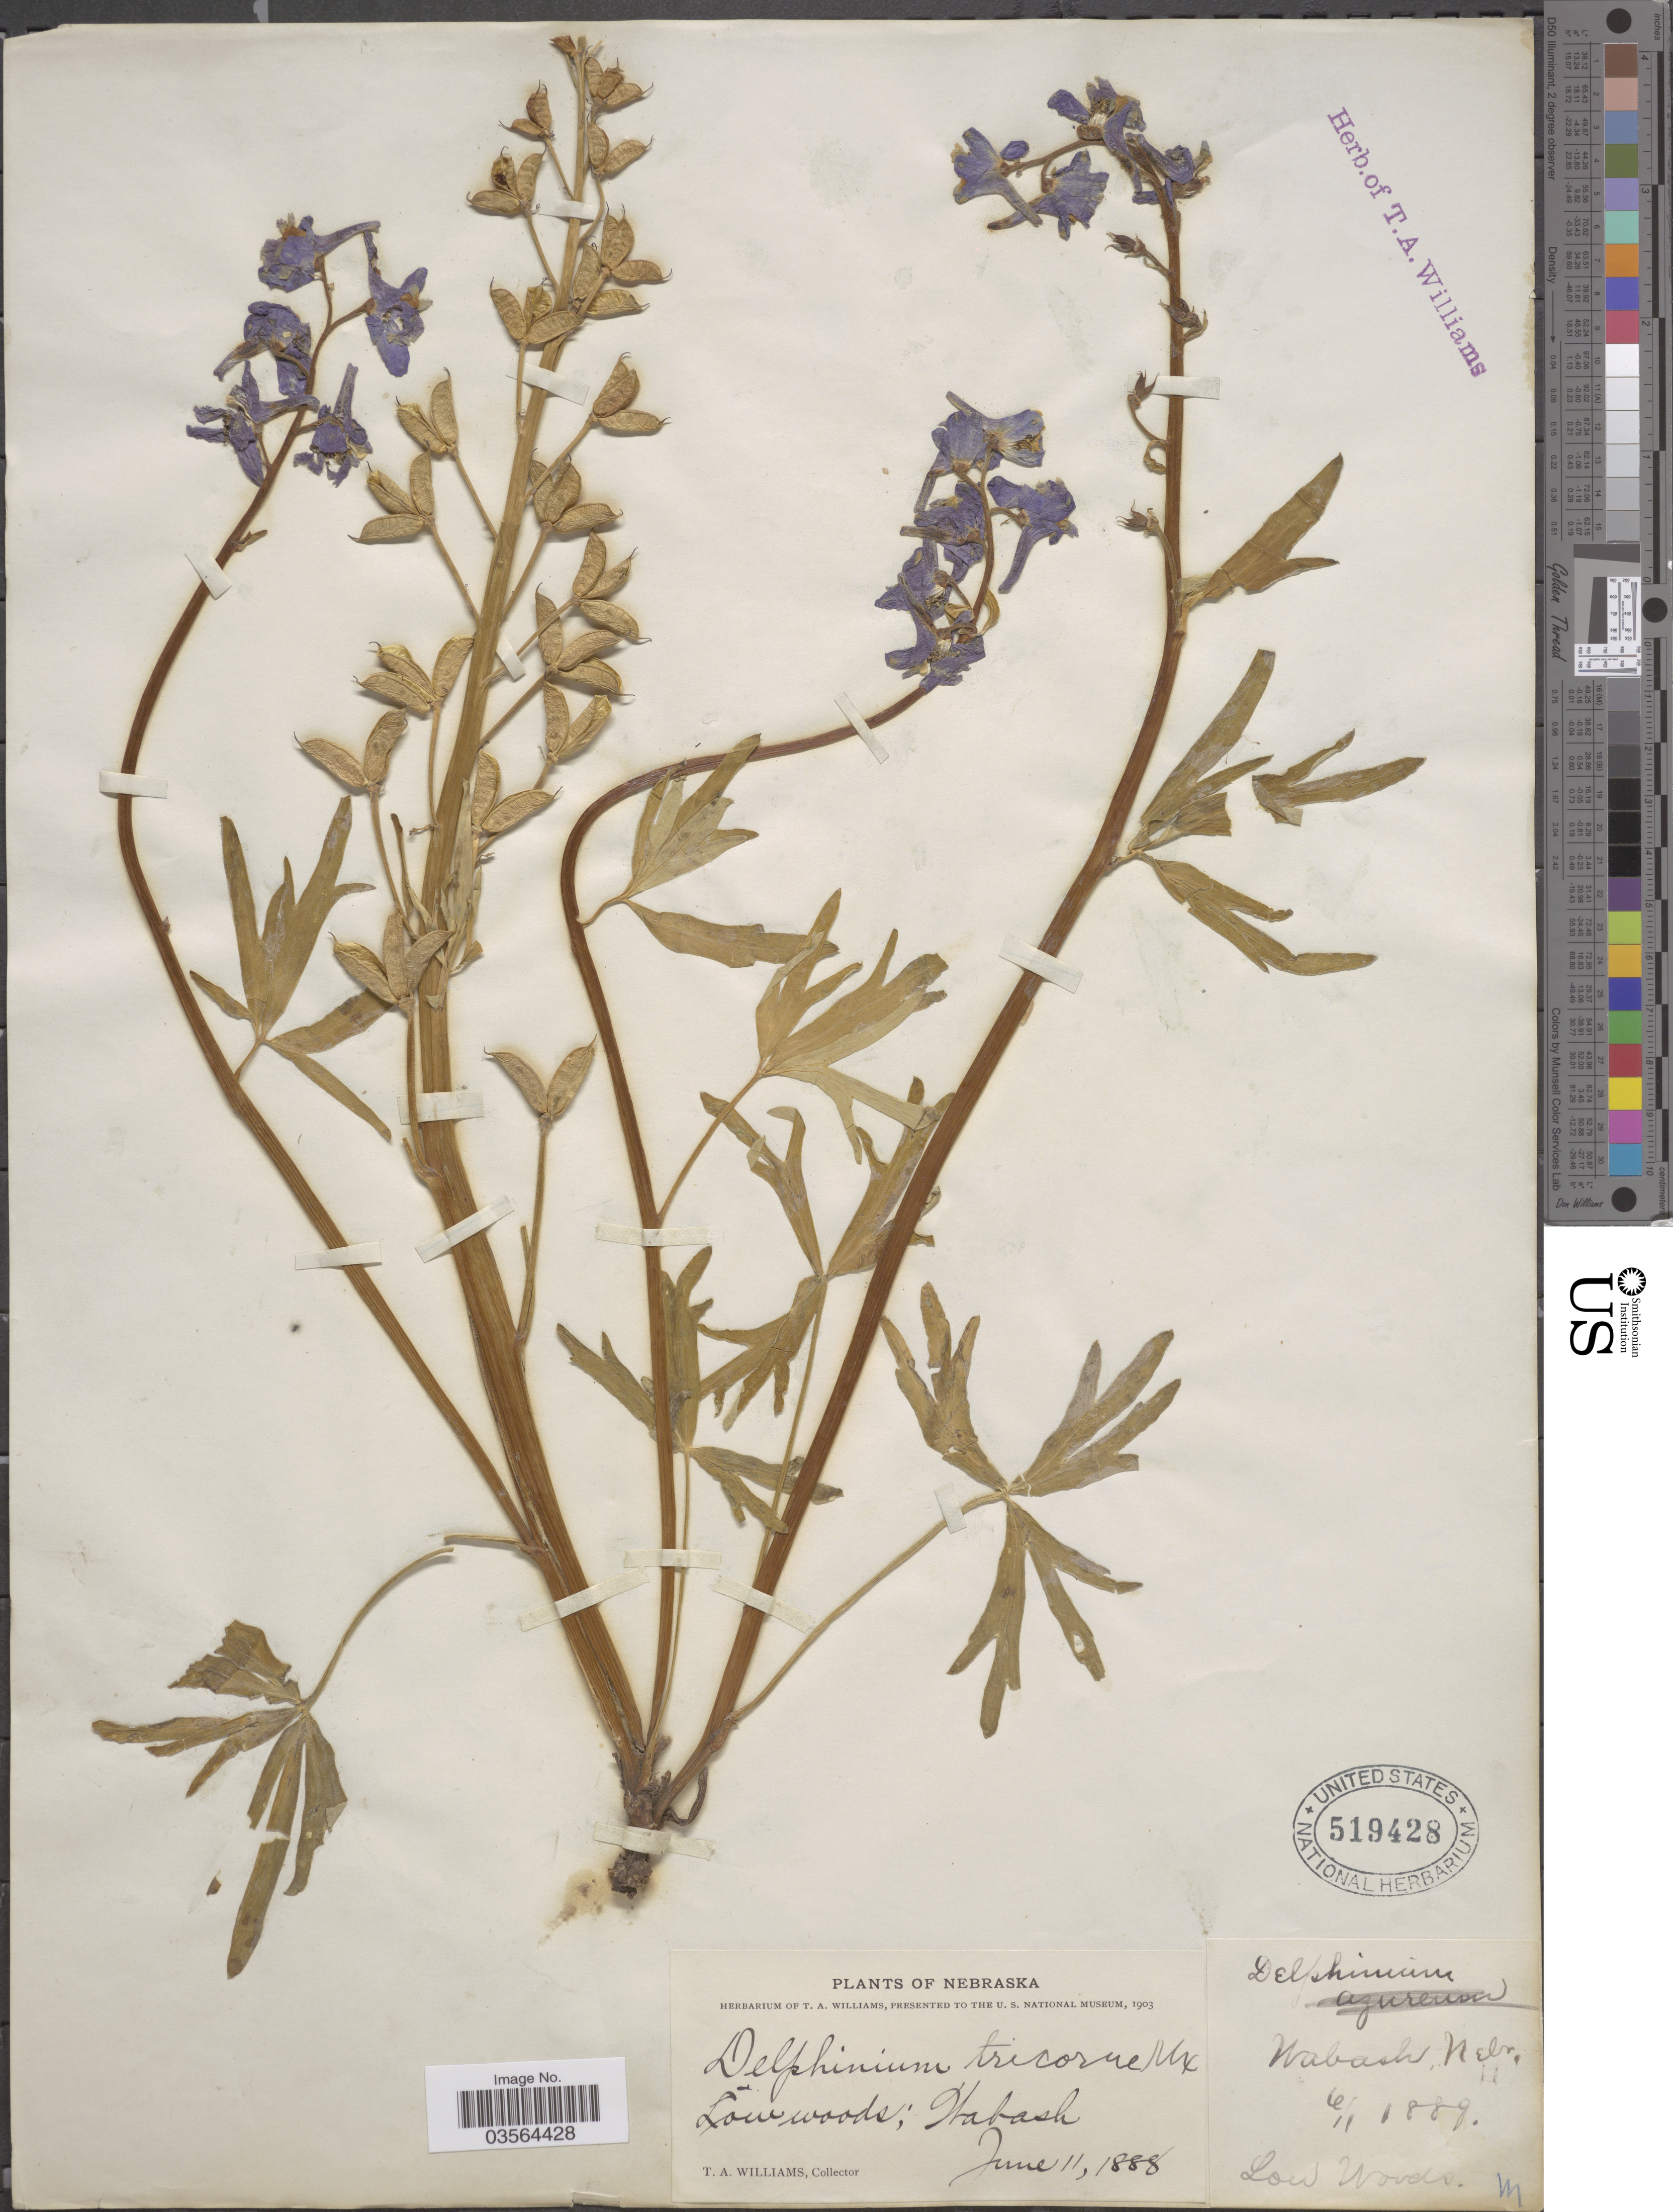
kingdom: Plantae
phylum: Tracheophyta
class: Magnoliopsida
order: Ranunculales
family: Ranunculaceae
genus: Delphinium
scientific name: Delphinium tricorne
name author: Michx.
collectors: T. Williams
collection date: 1888-06-11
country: United States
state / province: Nebraska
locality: Wabash.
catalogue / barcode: US 519428